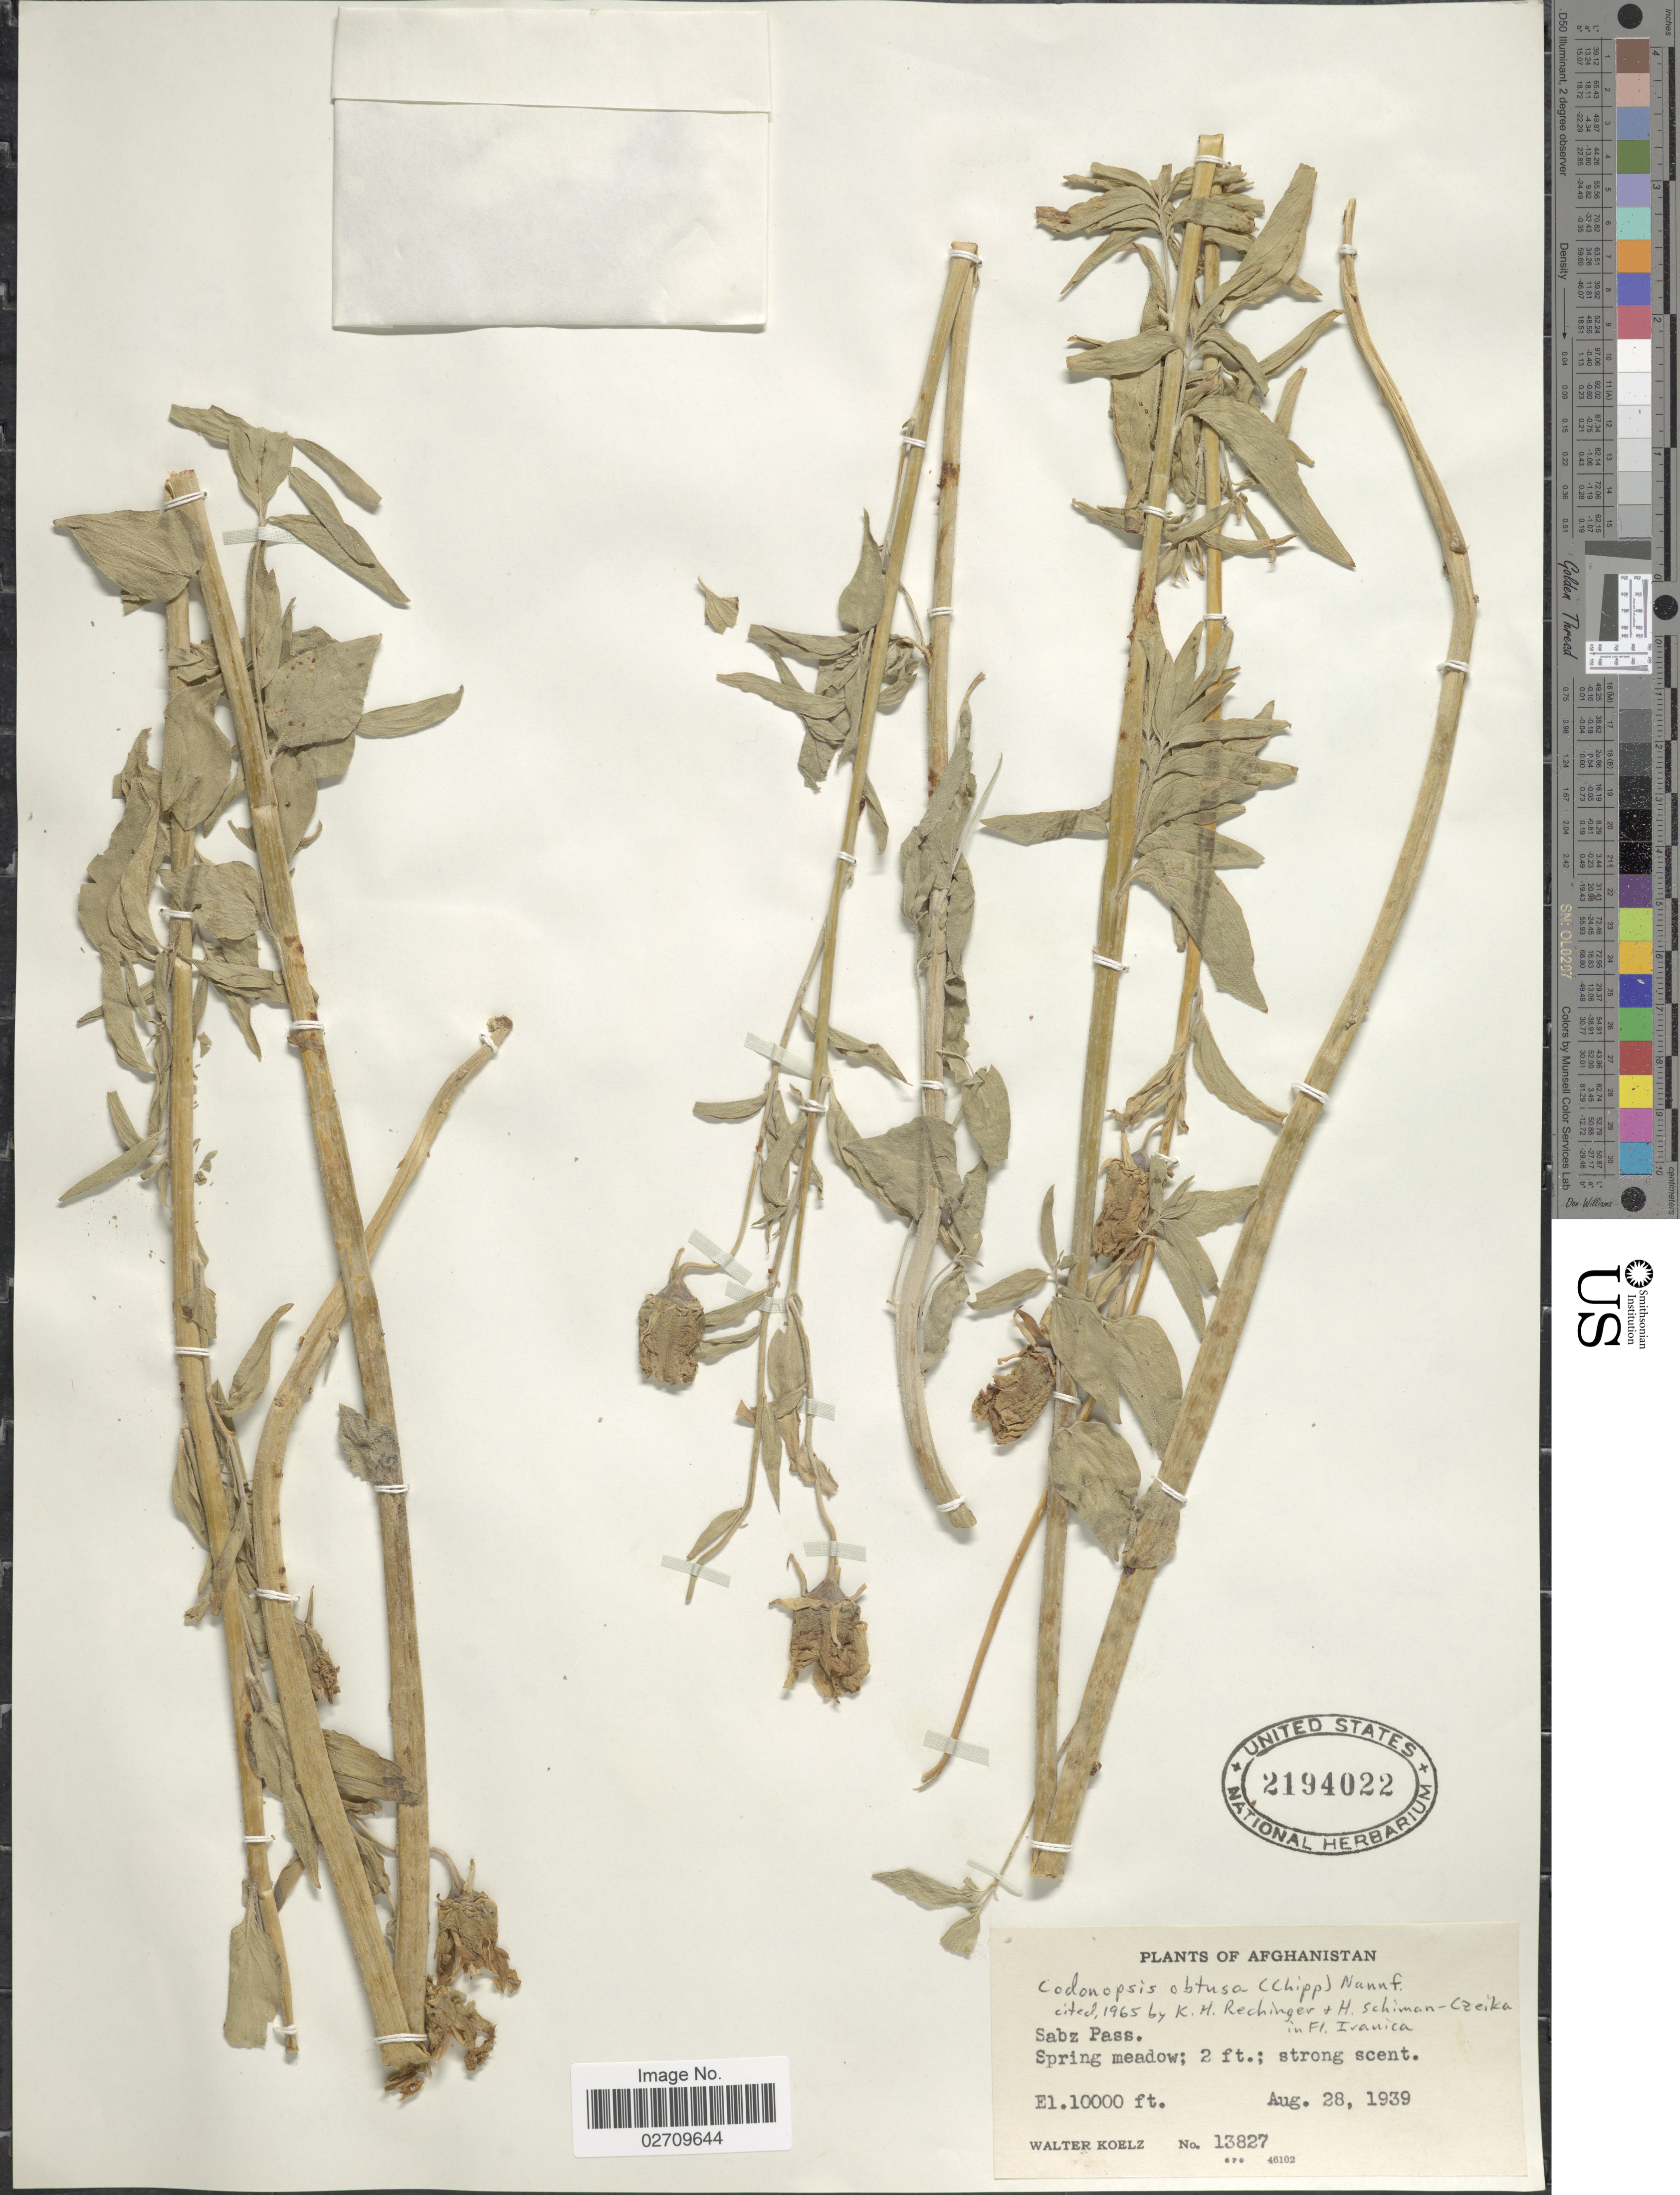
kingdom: Plantae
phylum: Tracheophyta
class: Magnoliopsida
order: Asterales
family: Campanulaceae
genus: Codonopsis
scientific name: Codonopsis obtusa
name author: (Chipp) Nannf.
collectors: W. N. Koelz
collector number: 13827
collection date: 1939-08-28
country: Afghanistan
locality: Sabz Pass. Spring meadow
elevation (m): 3048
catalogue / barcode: US 2194022